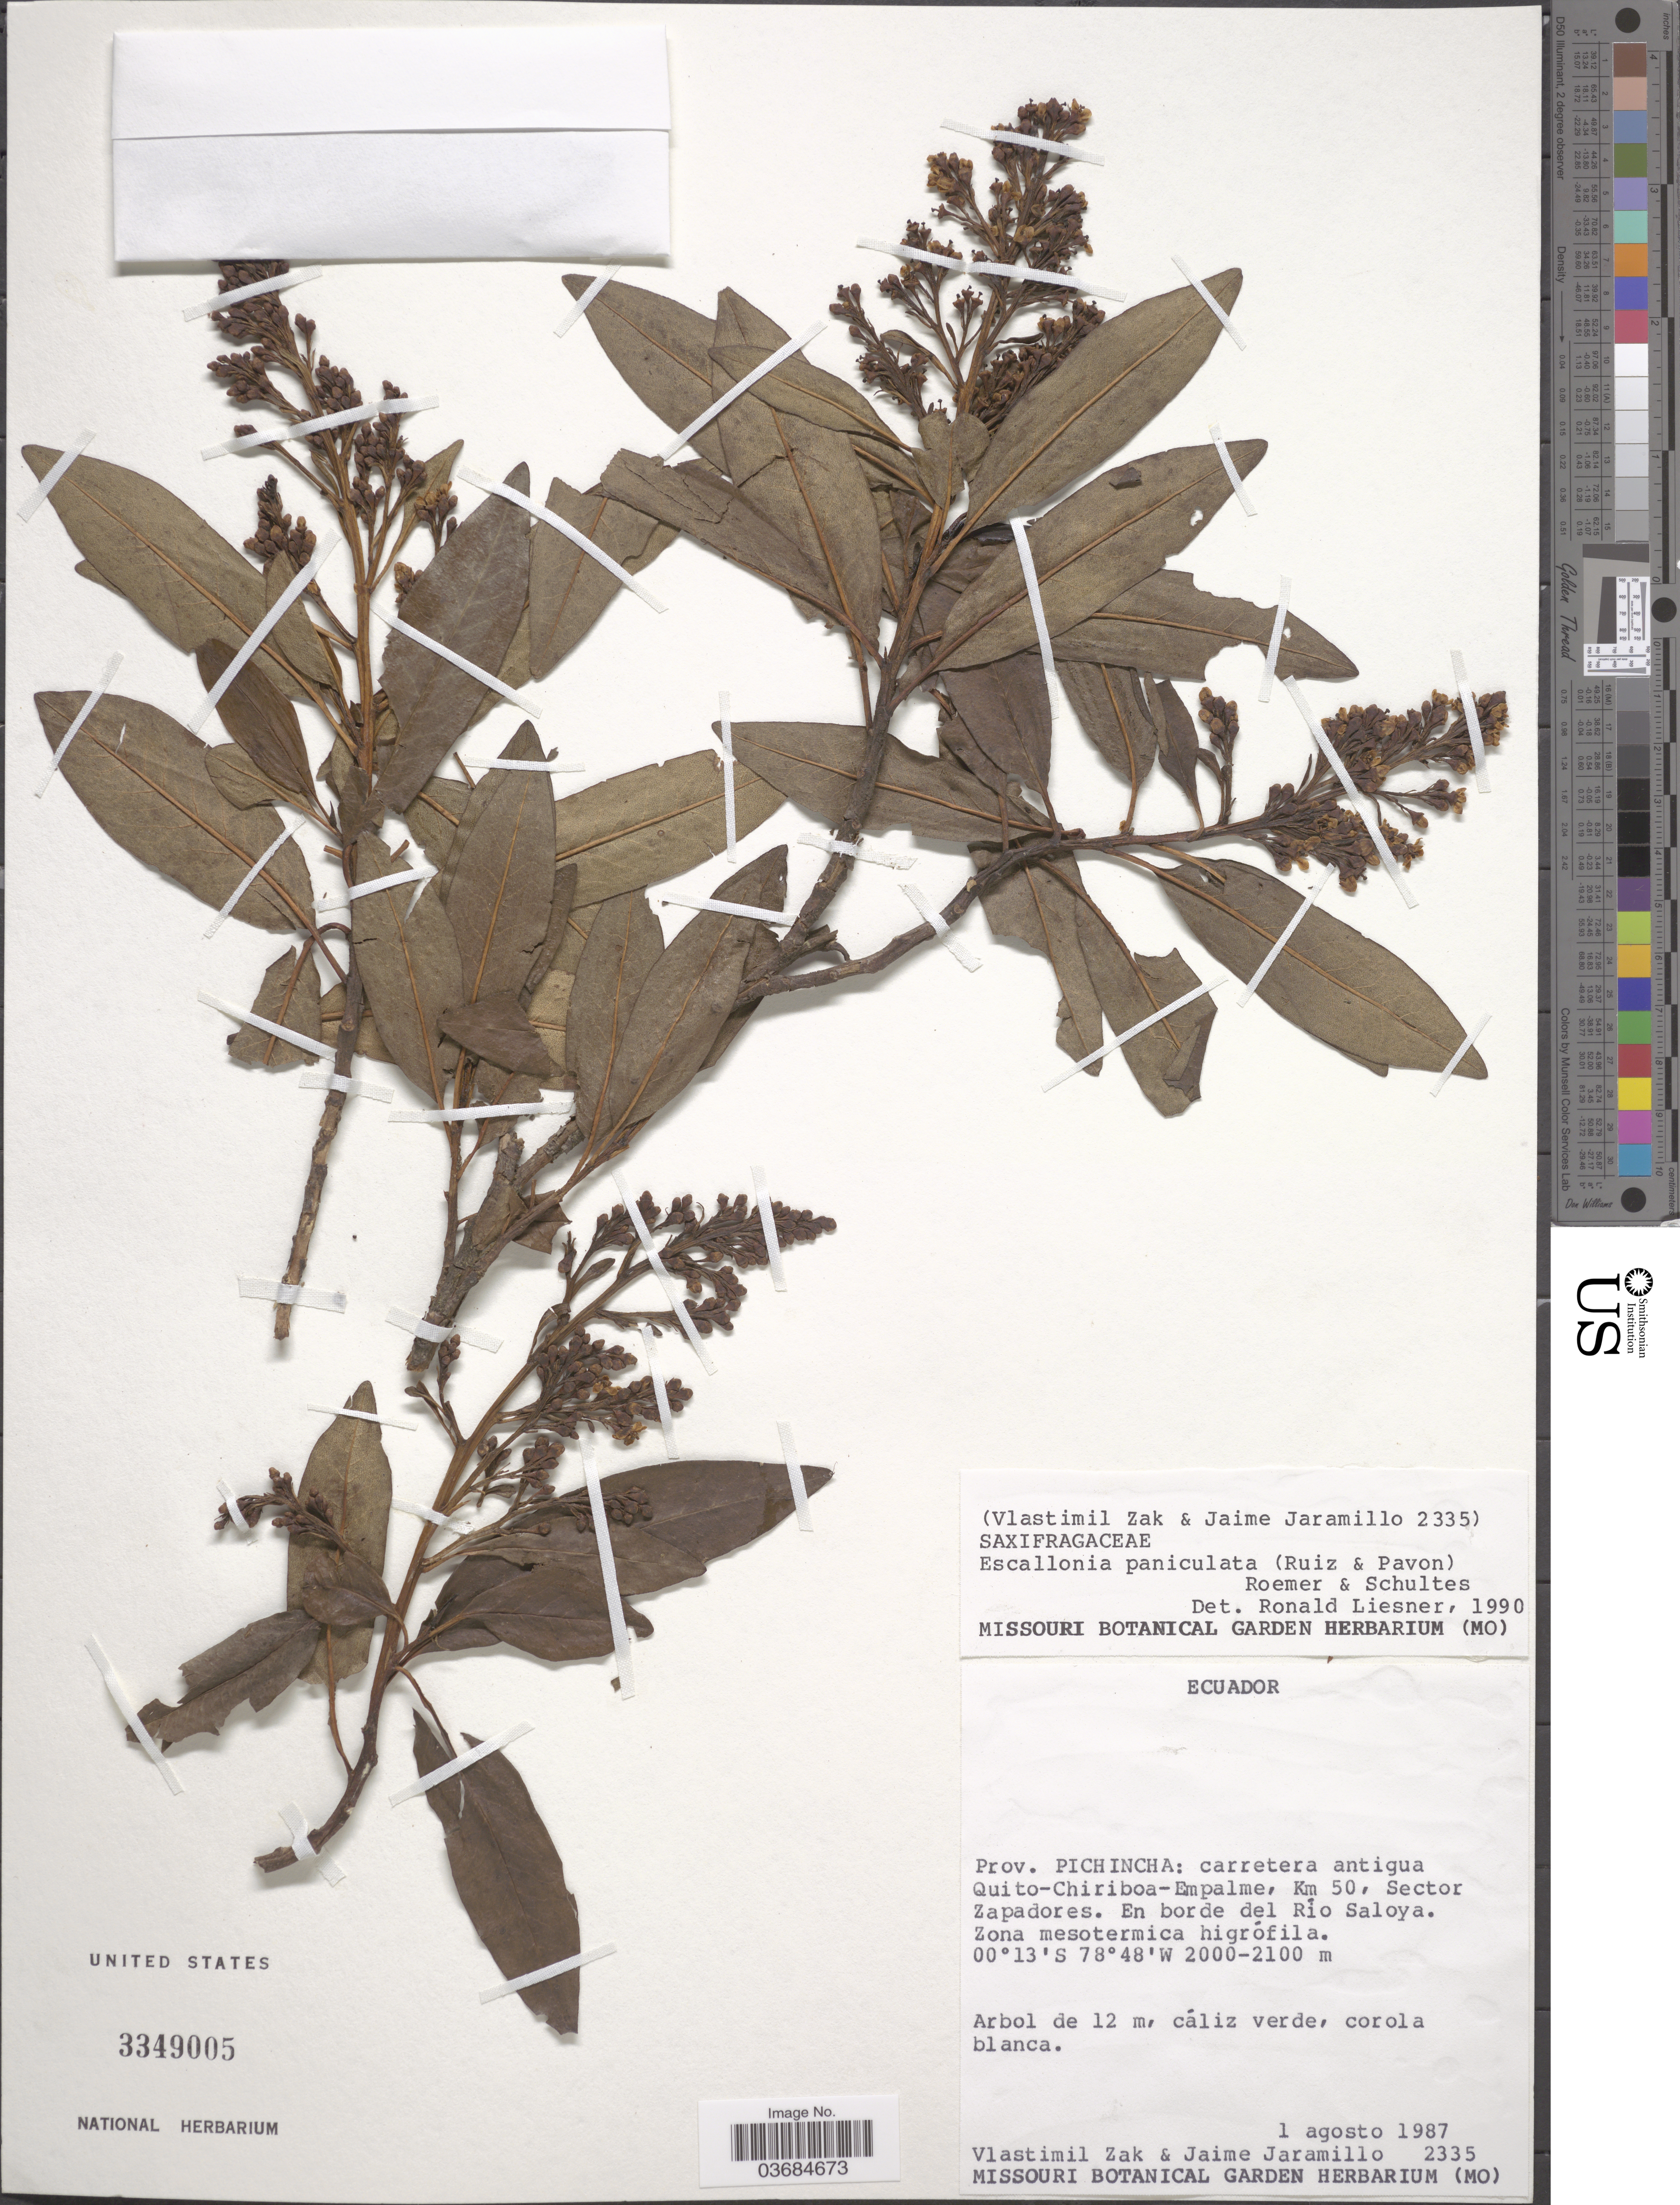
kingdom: Plantae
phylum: Tracheophyta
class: Magnoliopsida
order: Escalloniales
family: Escalloniaceae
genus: Escallonia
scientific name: Escallonia paniculata var. paniculata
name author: (Ruiz & Pav.) Roem. & Schult.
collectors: V. Zak & J. Jaramillo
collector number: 2335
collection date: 1987-08-01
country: Ecuador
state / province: Pichincha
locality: Carretera antigua Quito-Chiriboa-Empalme, Km 50, Sector Zapadores. En borde del Río Saloya.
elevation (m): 2000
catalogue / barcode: US 3349005